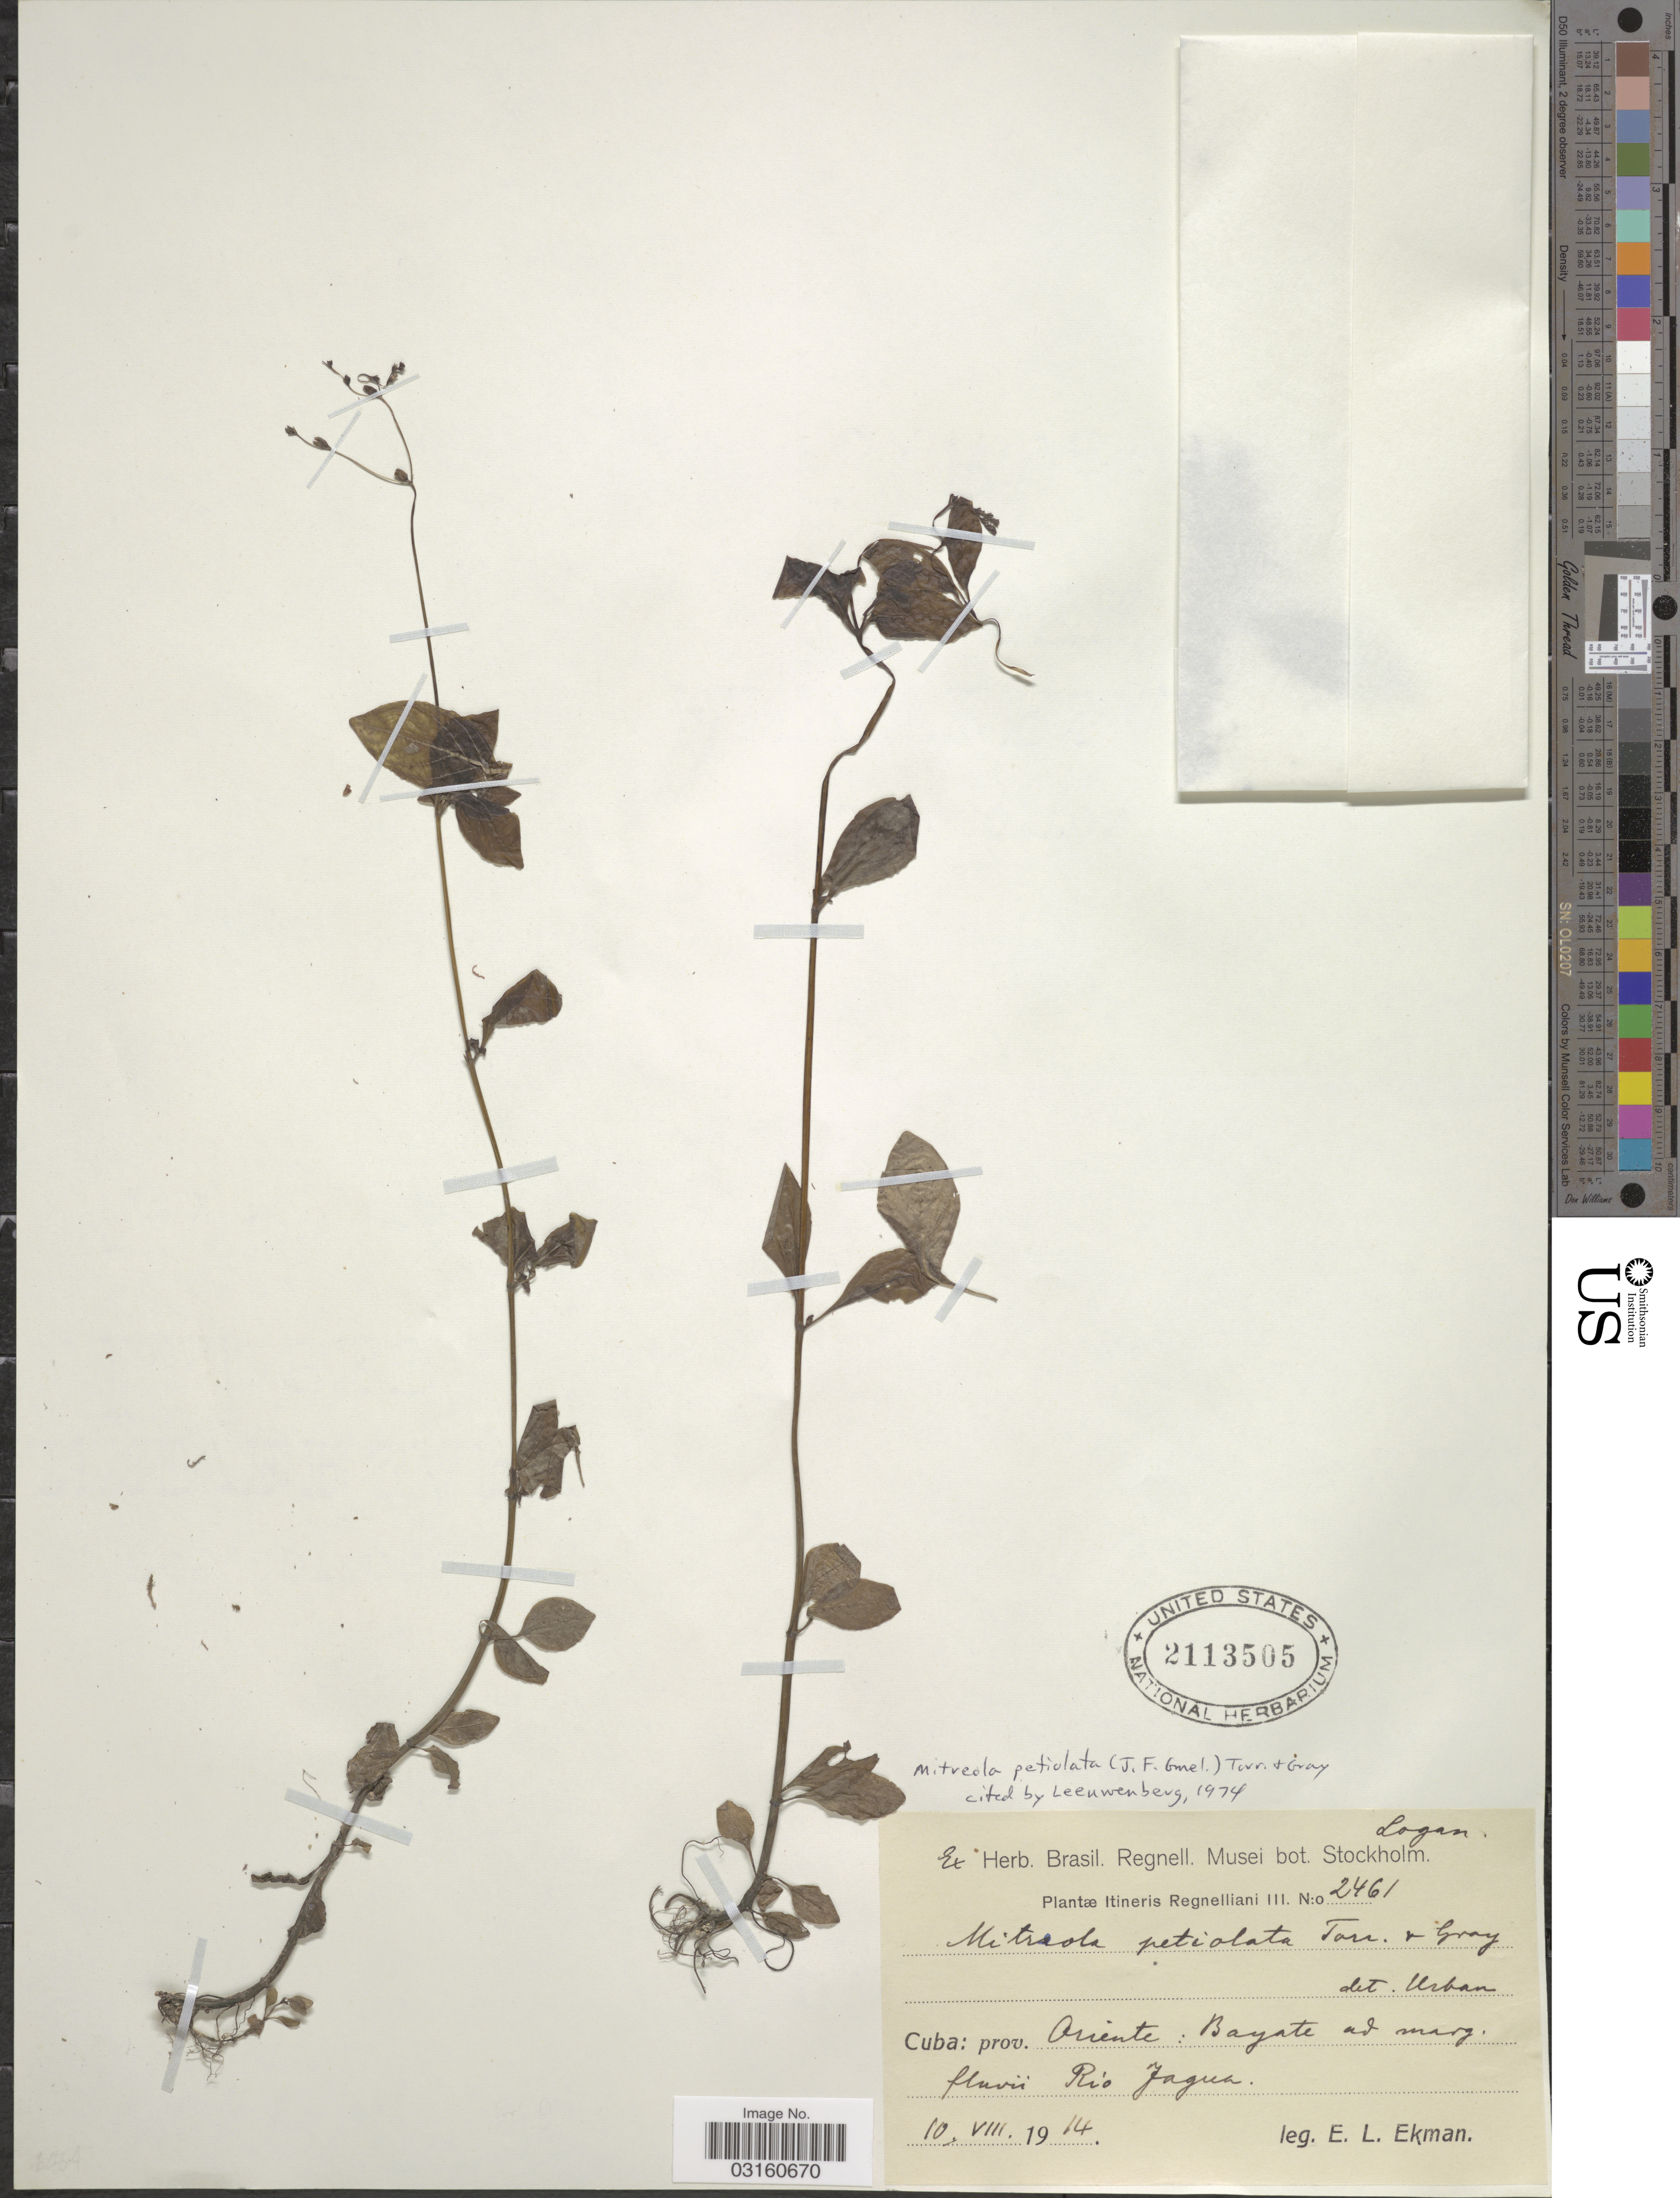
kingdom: Plantae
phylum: Tracheophyta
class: Magnoliopsida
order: Gentianales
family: Loganiaceae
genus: Mitreola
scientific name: Mitreola petiolata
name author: (J.F. Gmel.) Torr. & A. Gray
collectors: E. L. Ekman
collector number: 2461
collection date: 1914-08-10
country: Cuba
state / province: Oriente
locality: Prov. Oriente: Bayate ad marg. fluvii Río Jagua.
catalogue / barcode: US 2113505